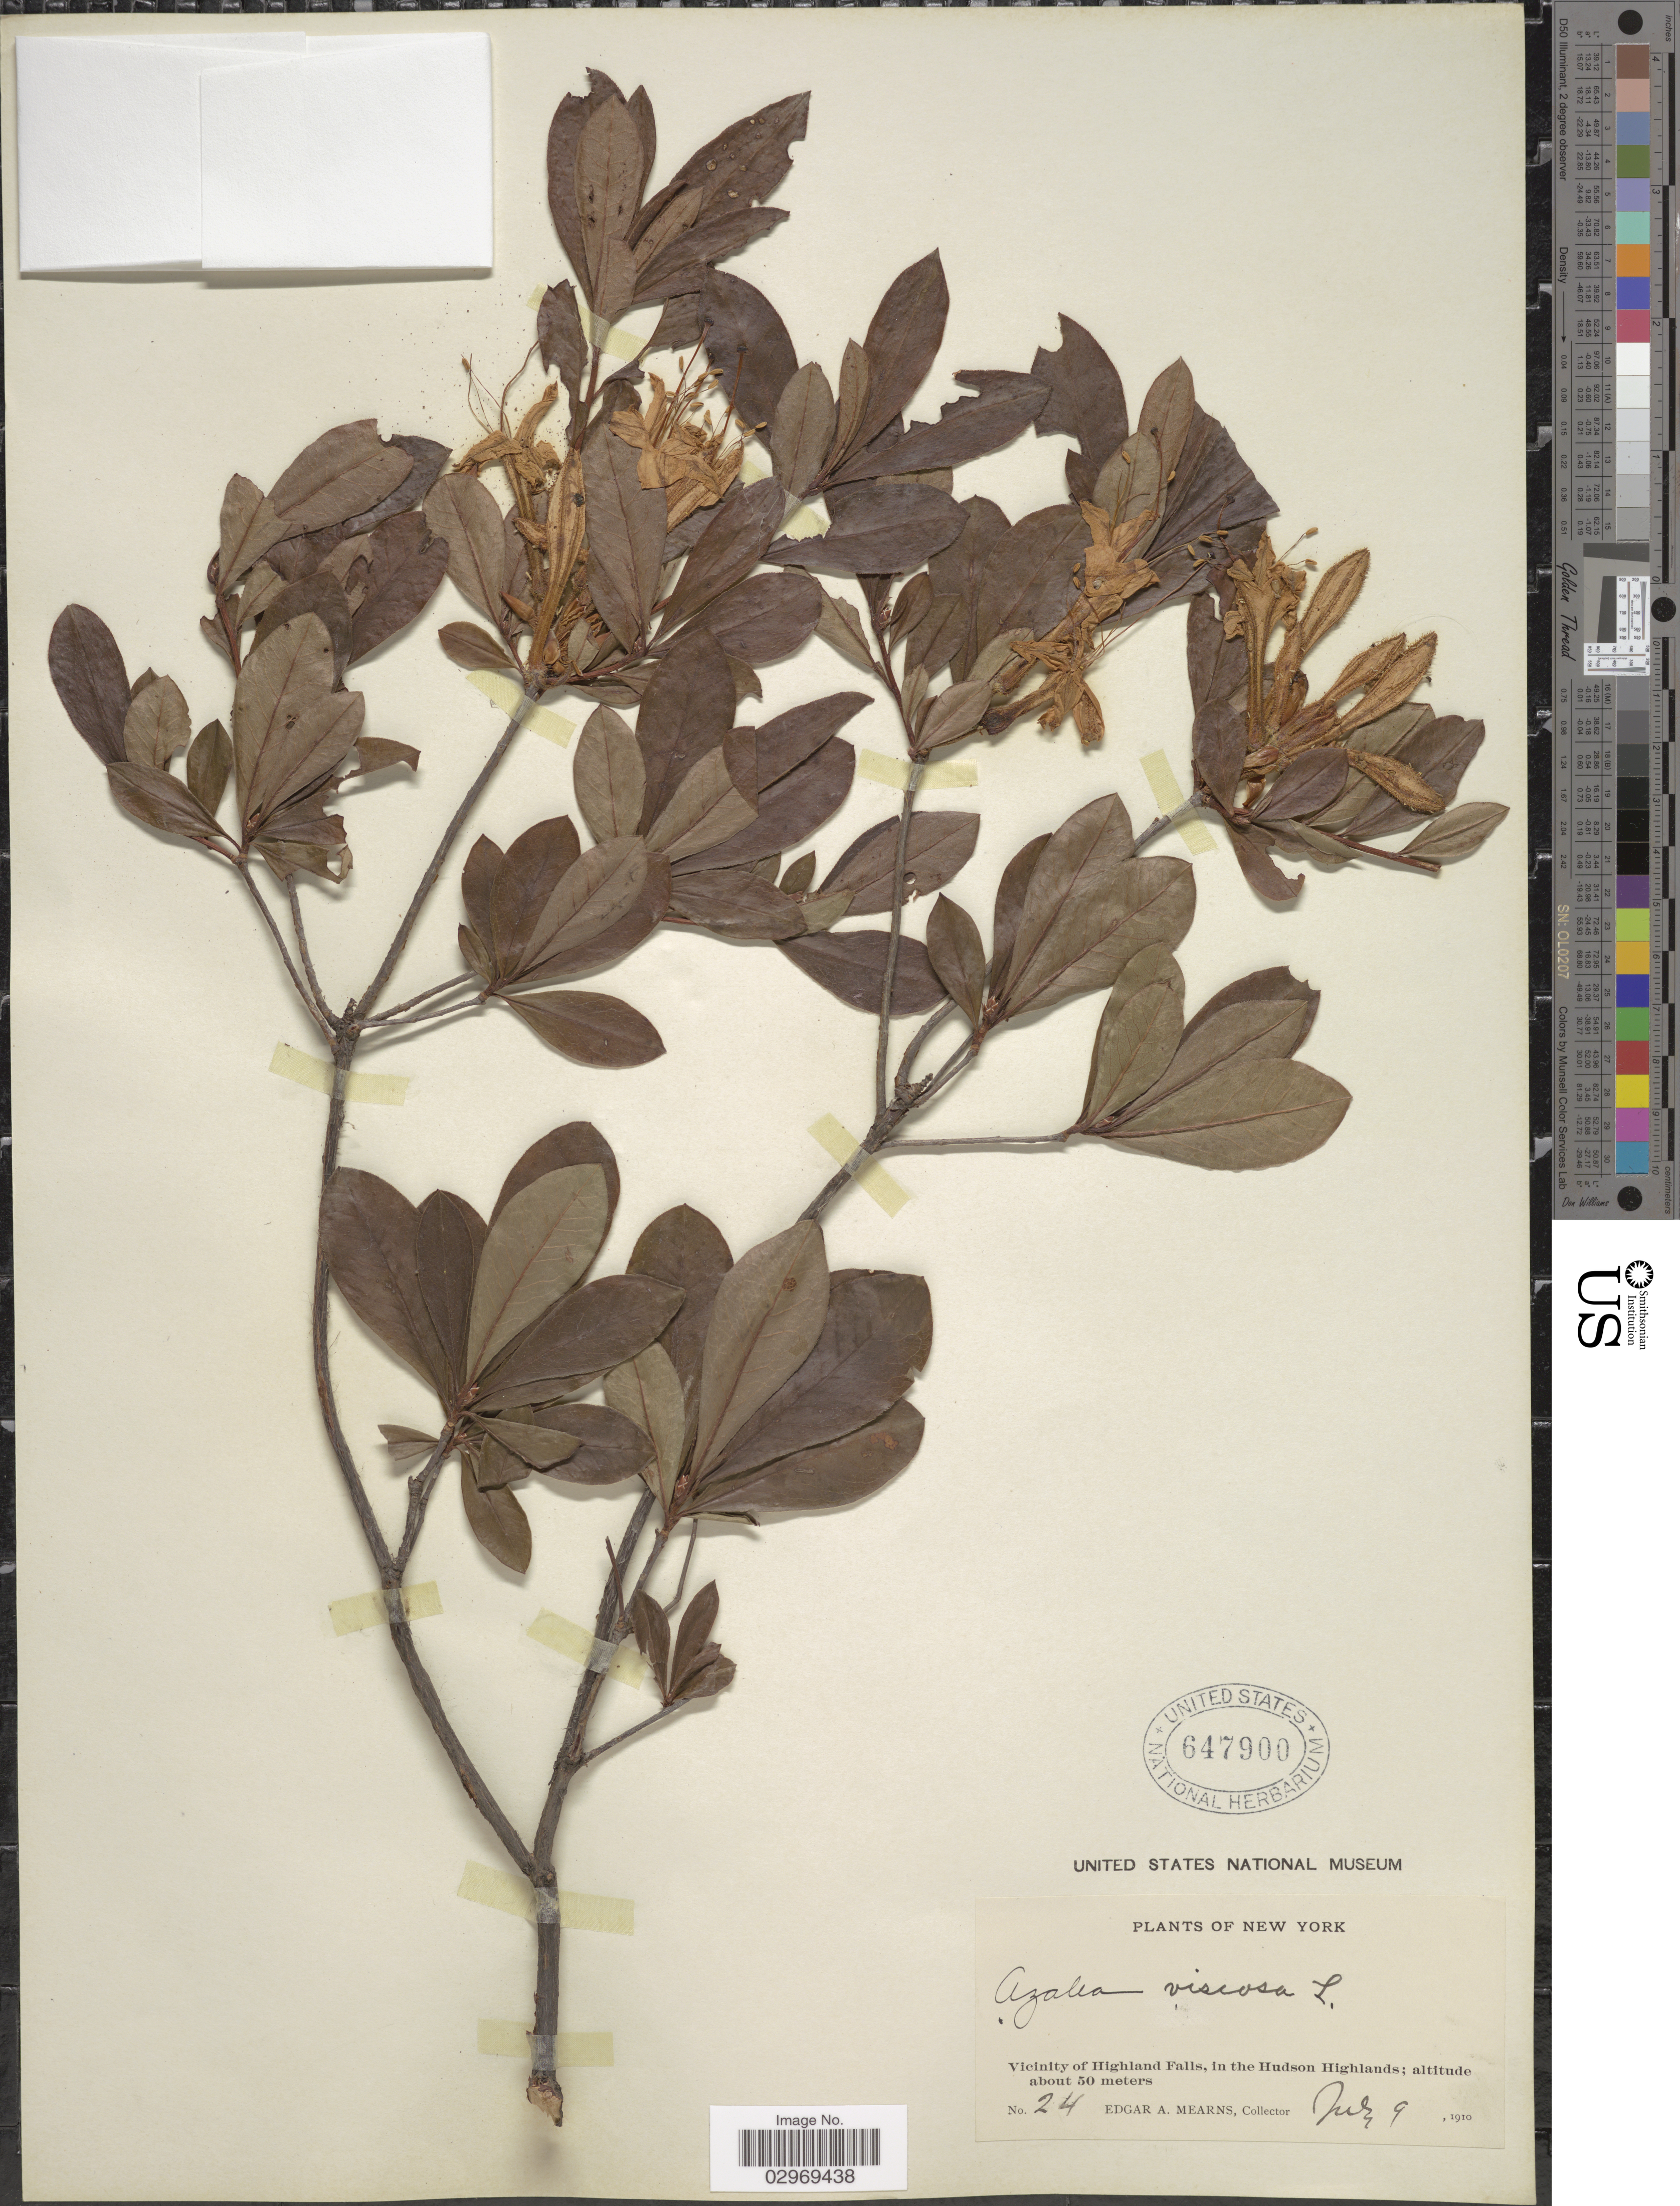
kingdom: Plantae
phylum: Tracheophyta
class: Magnoliopsida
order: Ericales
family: Ericaceae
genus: Rhododendron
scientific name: Rhododendron viscosum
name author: (L.) Torr.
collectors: E. A. Mearns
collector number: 24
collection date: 1910-07-09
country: United States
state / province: New York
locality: Vicinity of Highland Falls, in the Hudson Highlands.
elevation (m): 50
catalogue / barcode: US 647900